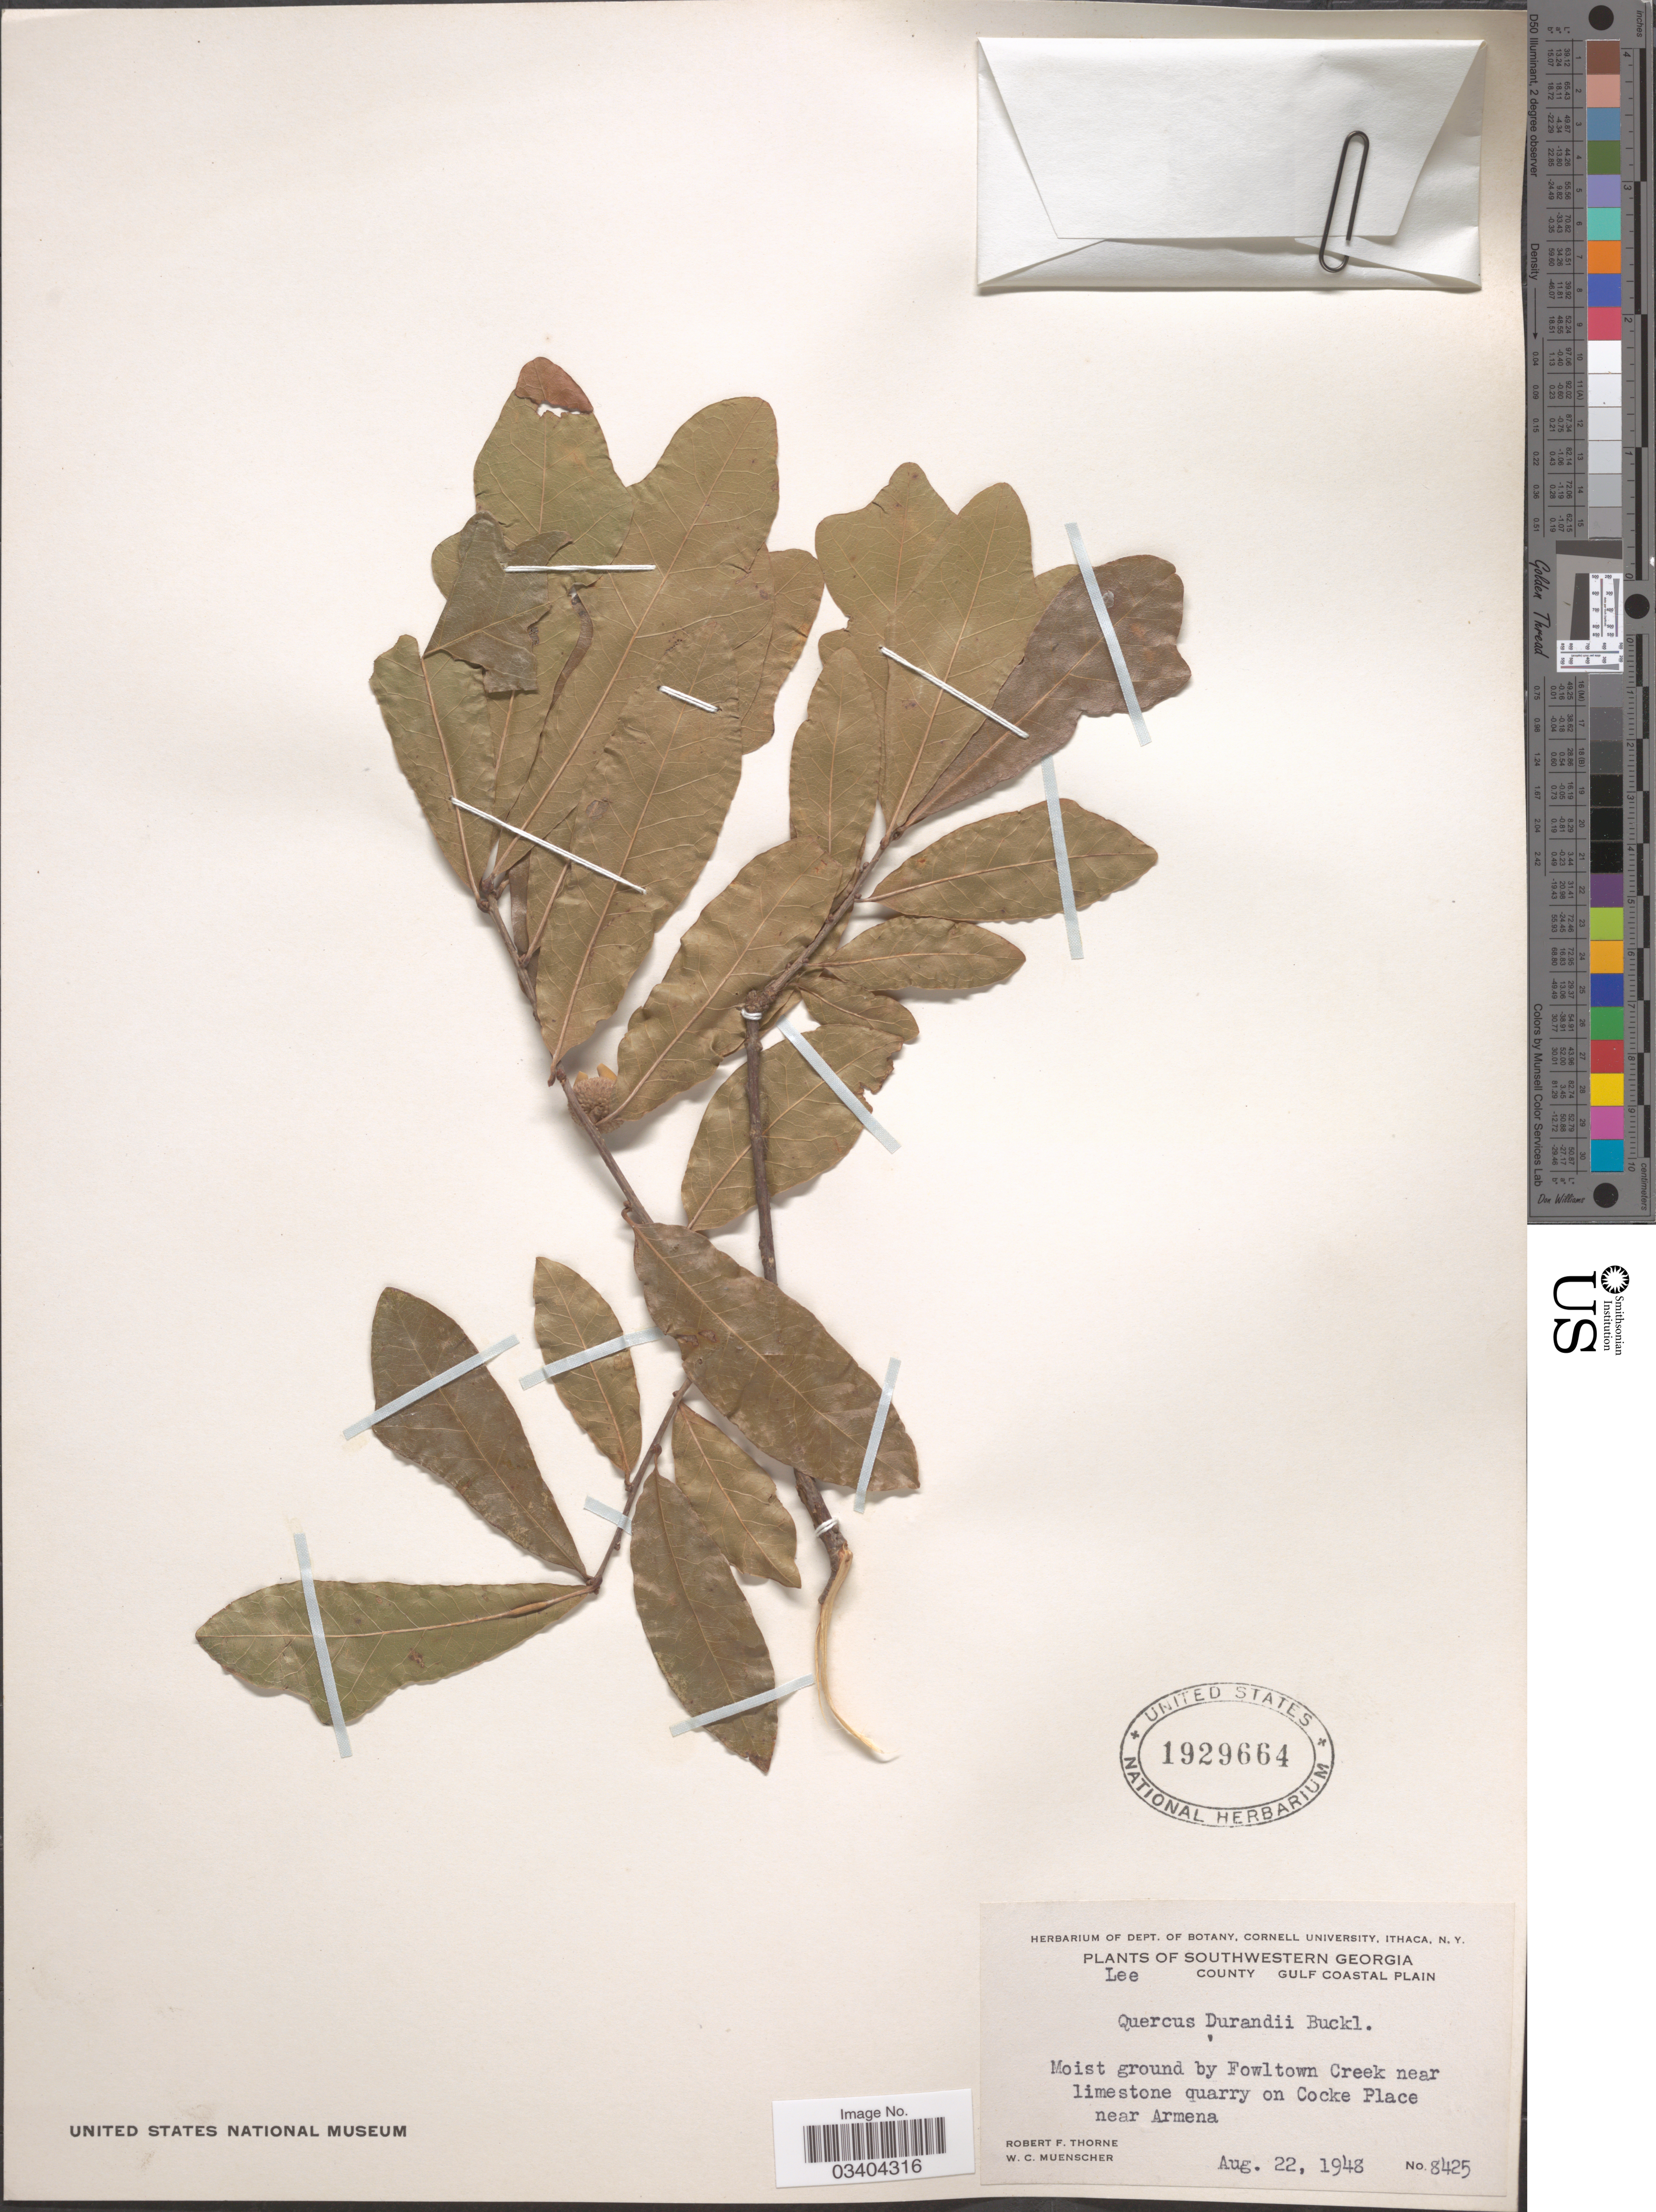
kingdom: Plantae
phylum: Tracheophyta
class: Magnoliopsida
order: Fagales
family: Fagaceae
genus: Quercus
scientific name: Quercus durandii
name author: Buckley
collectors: R. F. Thorne & W. Muenscher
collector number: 8425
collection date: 1948-08-22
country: United States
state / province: Georgia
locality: Southwestern Georgia. Lee County Gulf Coastal Plain. Moist ground by Fowltown Creek near limestone quarry on Cocke Place near Armena.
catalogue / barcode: US 1929664